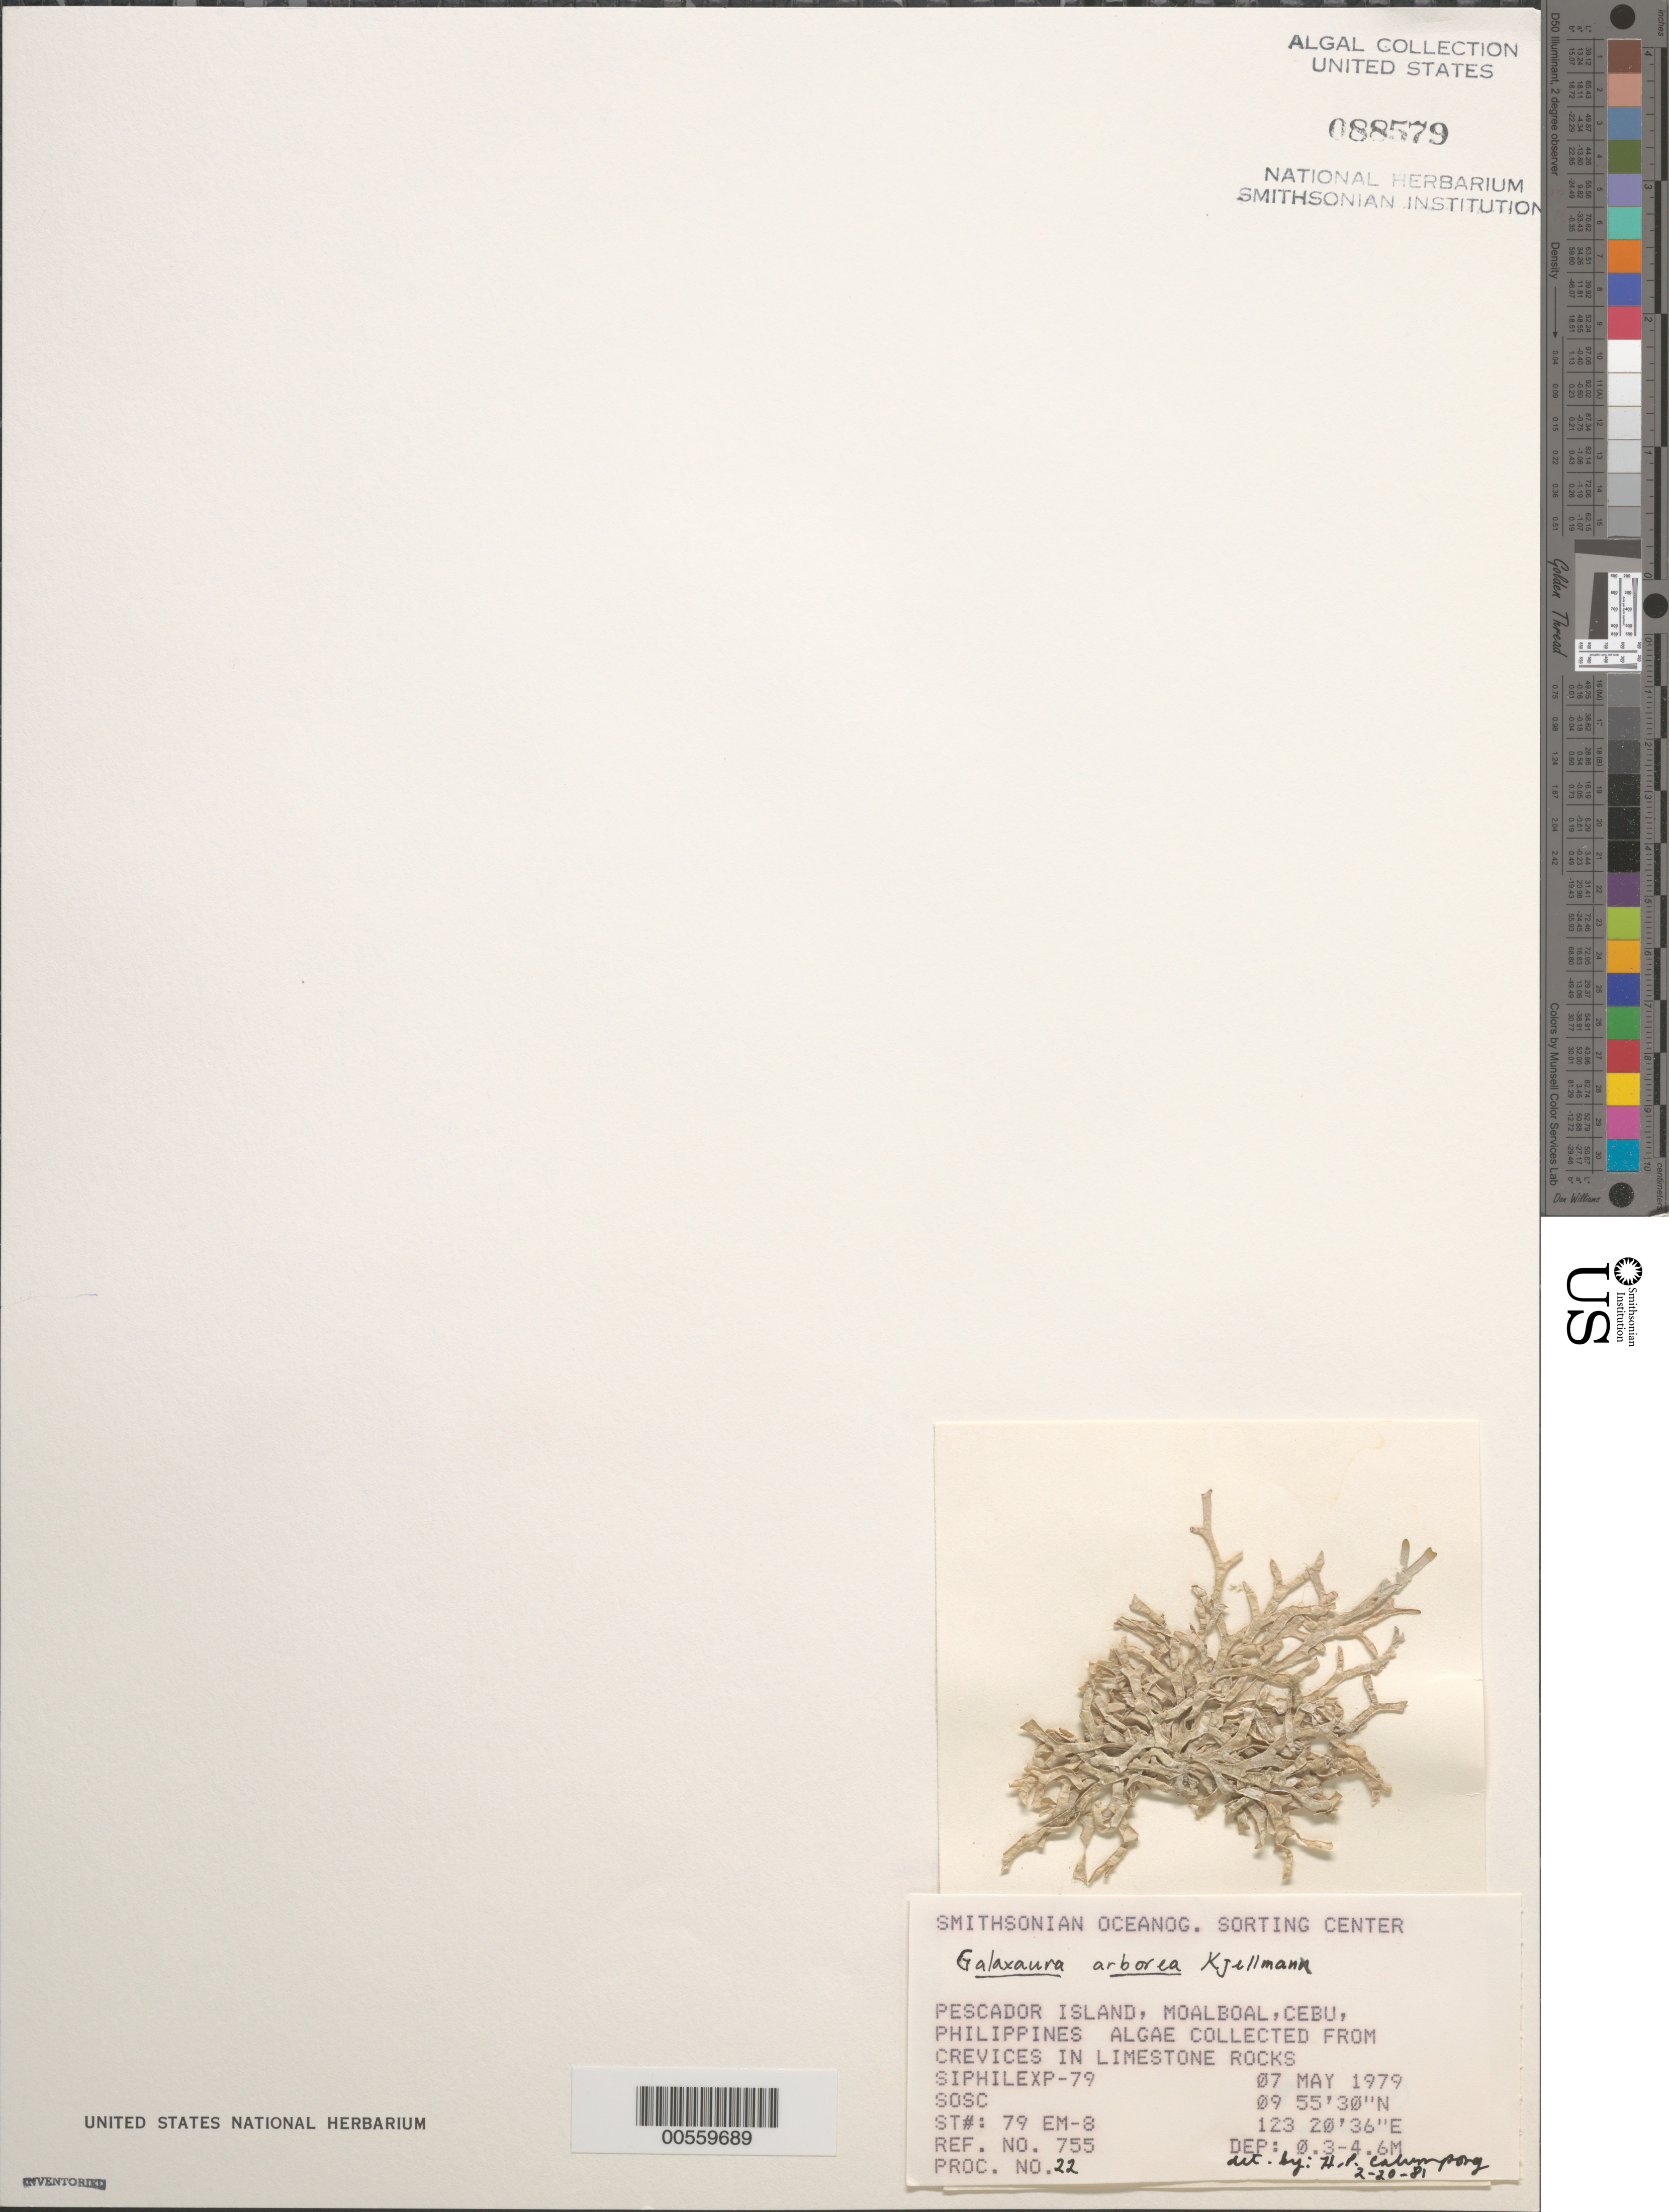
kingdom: Plantae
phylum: Rhodophyta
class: Florideophyceae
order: Nemaliales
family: Galaxauraceae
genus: Dichotomaria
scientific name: Dichotomaria spathulata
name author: (Kjellm.) A. Kurihara & Huisman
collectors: SOSC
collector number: Station 79 Em-8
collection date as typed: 07 May 1979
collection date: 1979-05-07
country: Philippines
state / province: Central Visayas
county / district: Cebu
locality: Pescador island, moalboal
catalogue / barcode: US 88579